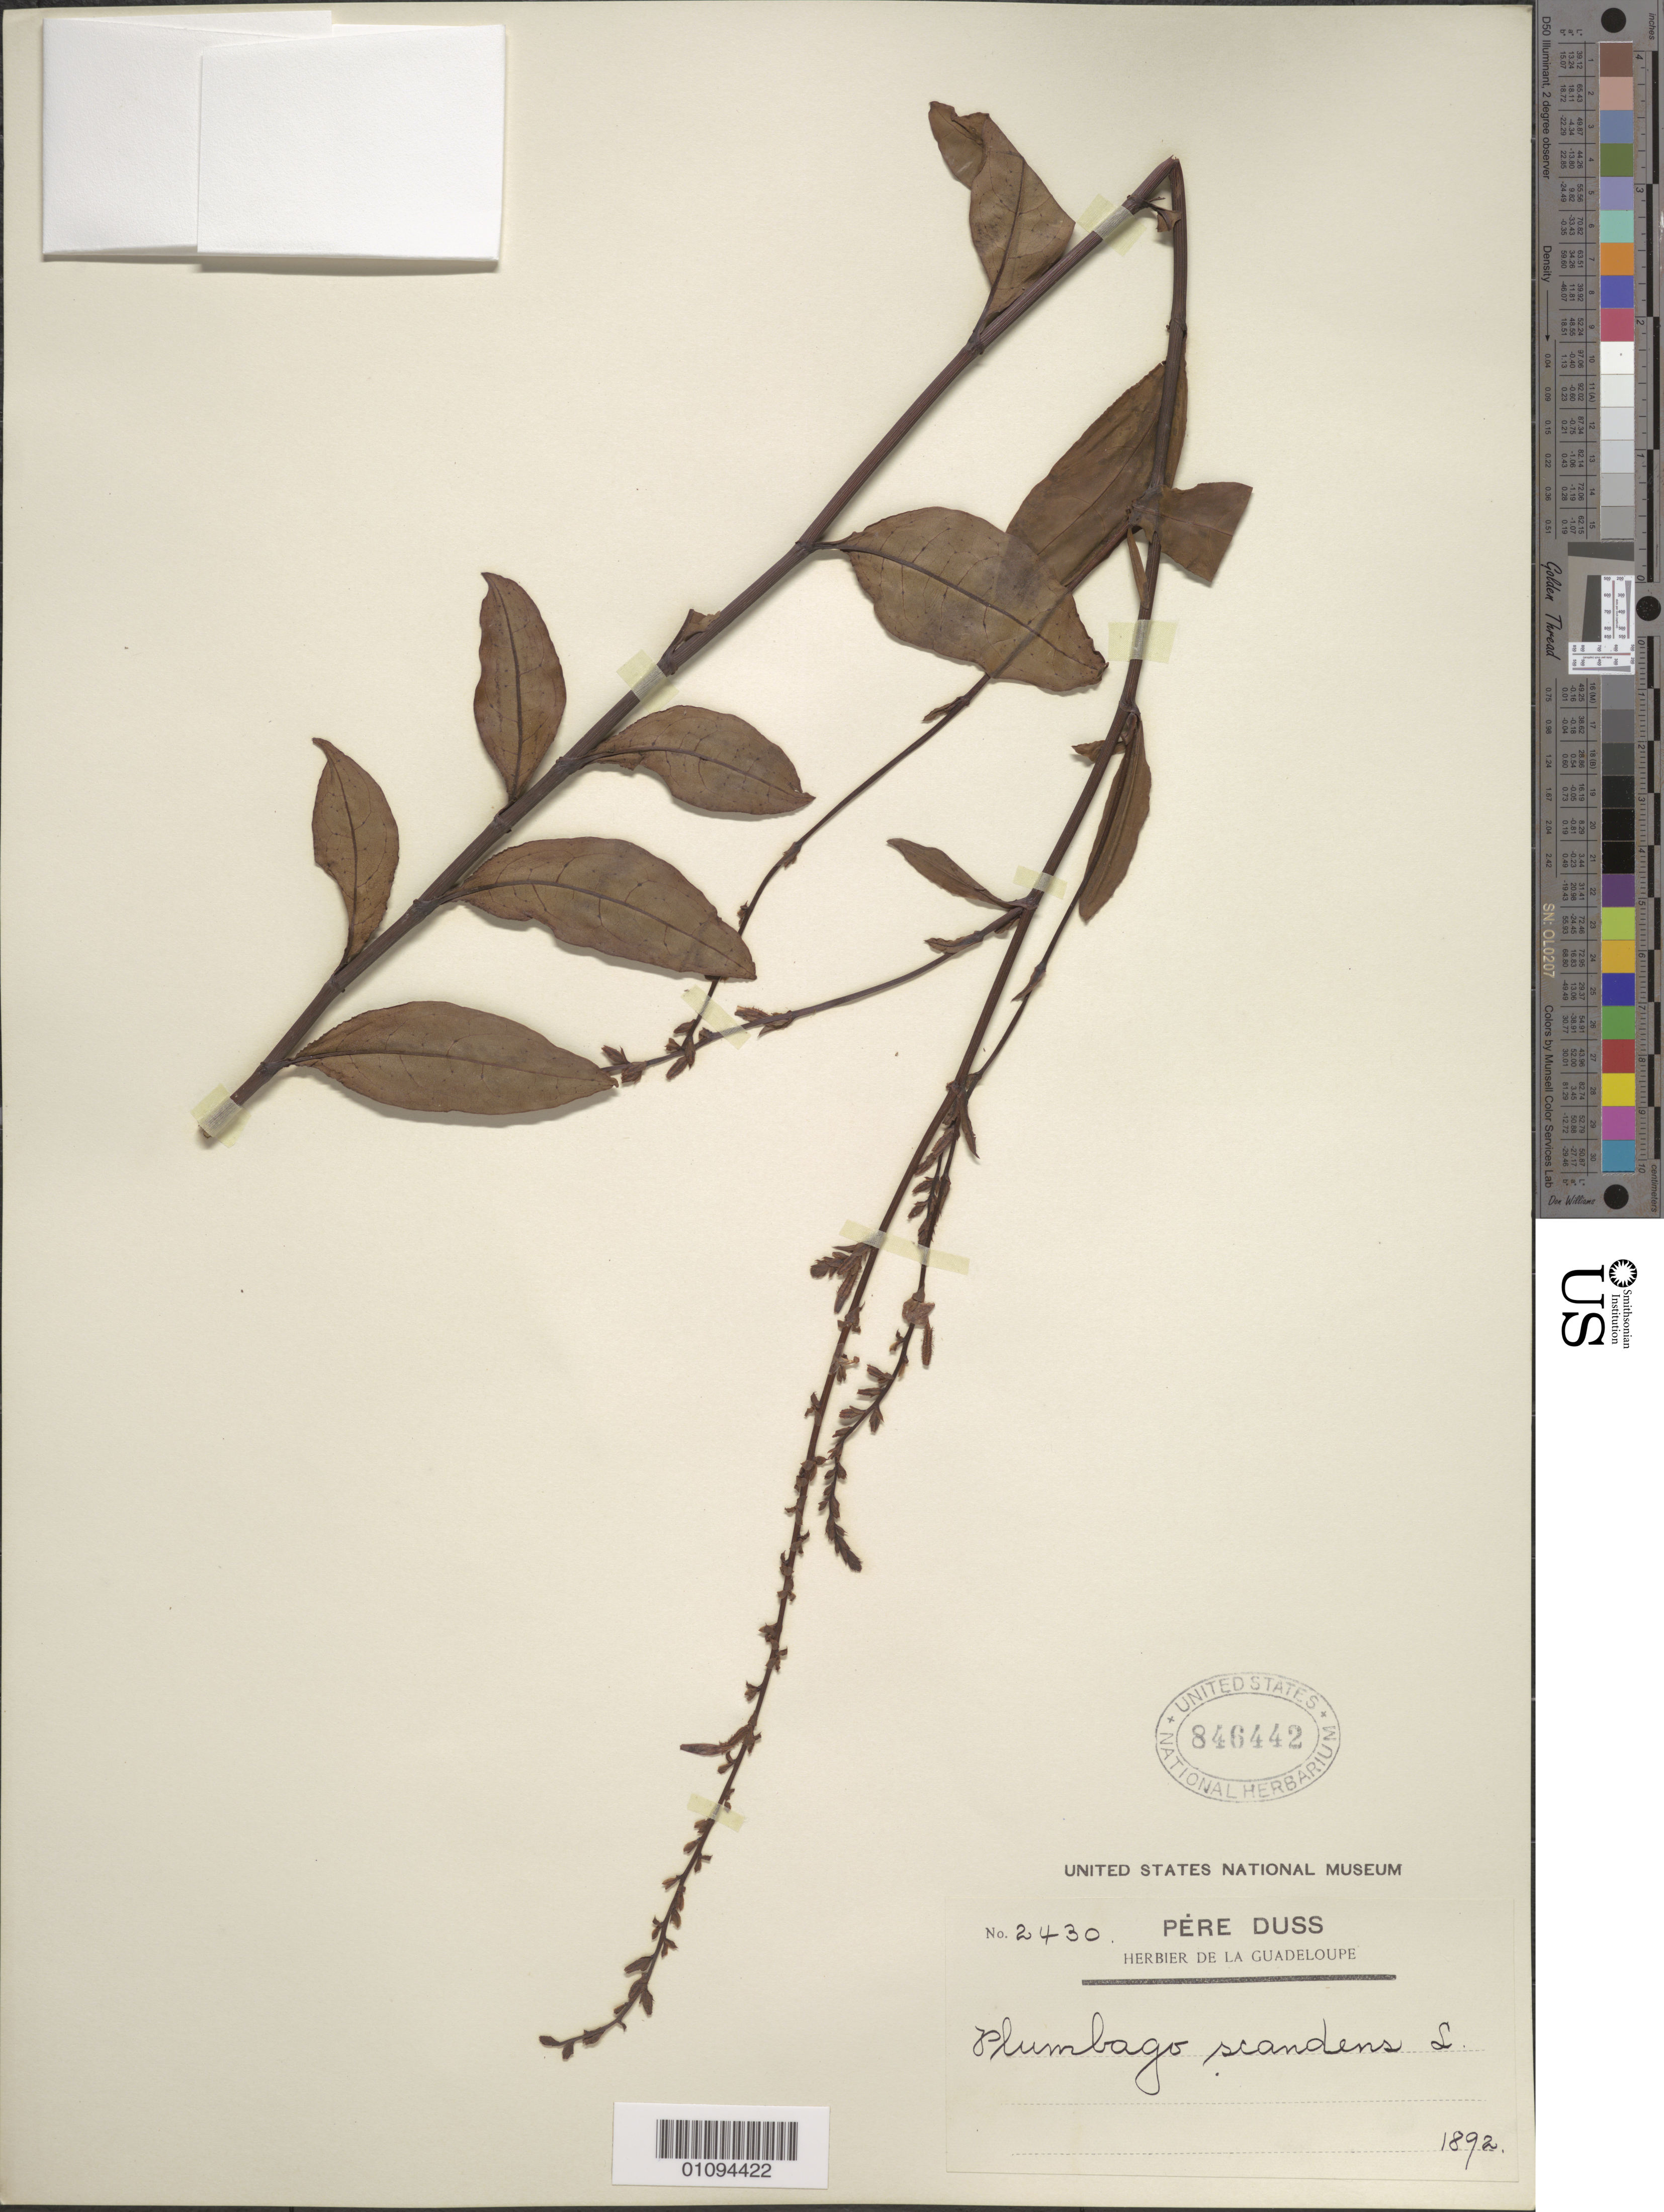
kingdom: Plantae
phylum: Tracheophyta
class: Magnoliopsida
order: Caryophyllales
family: Plumbaginaceae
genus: Plumbago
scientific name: Plumbago scandens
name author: L.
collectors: Père Duss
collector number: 2430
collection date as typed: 1892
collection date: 1892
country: Guadeloupe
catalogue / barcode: US 846442